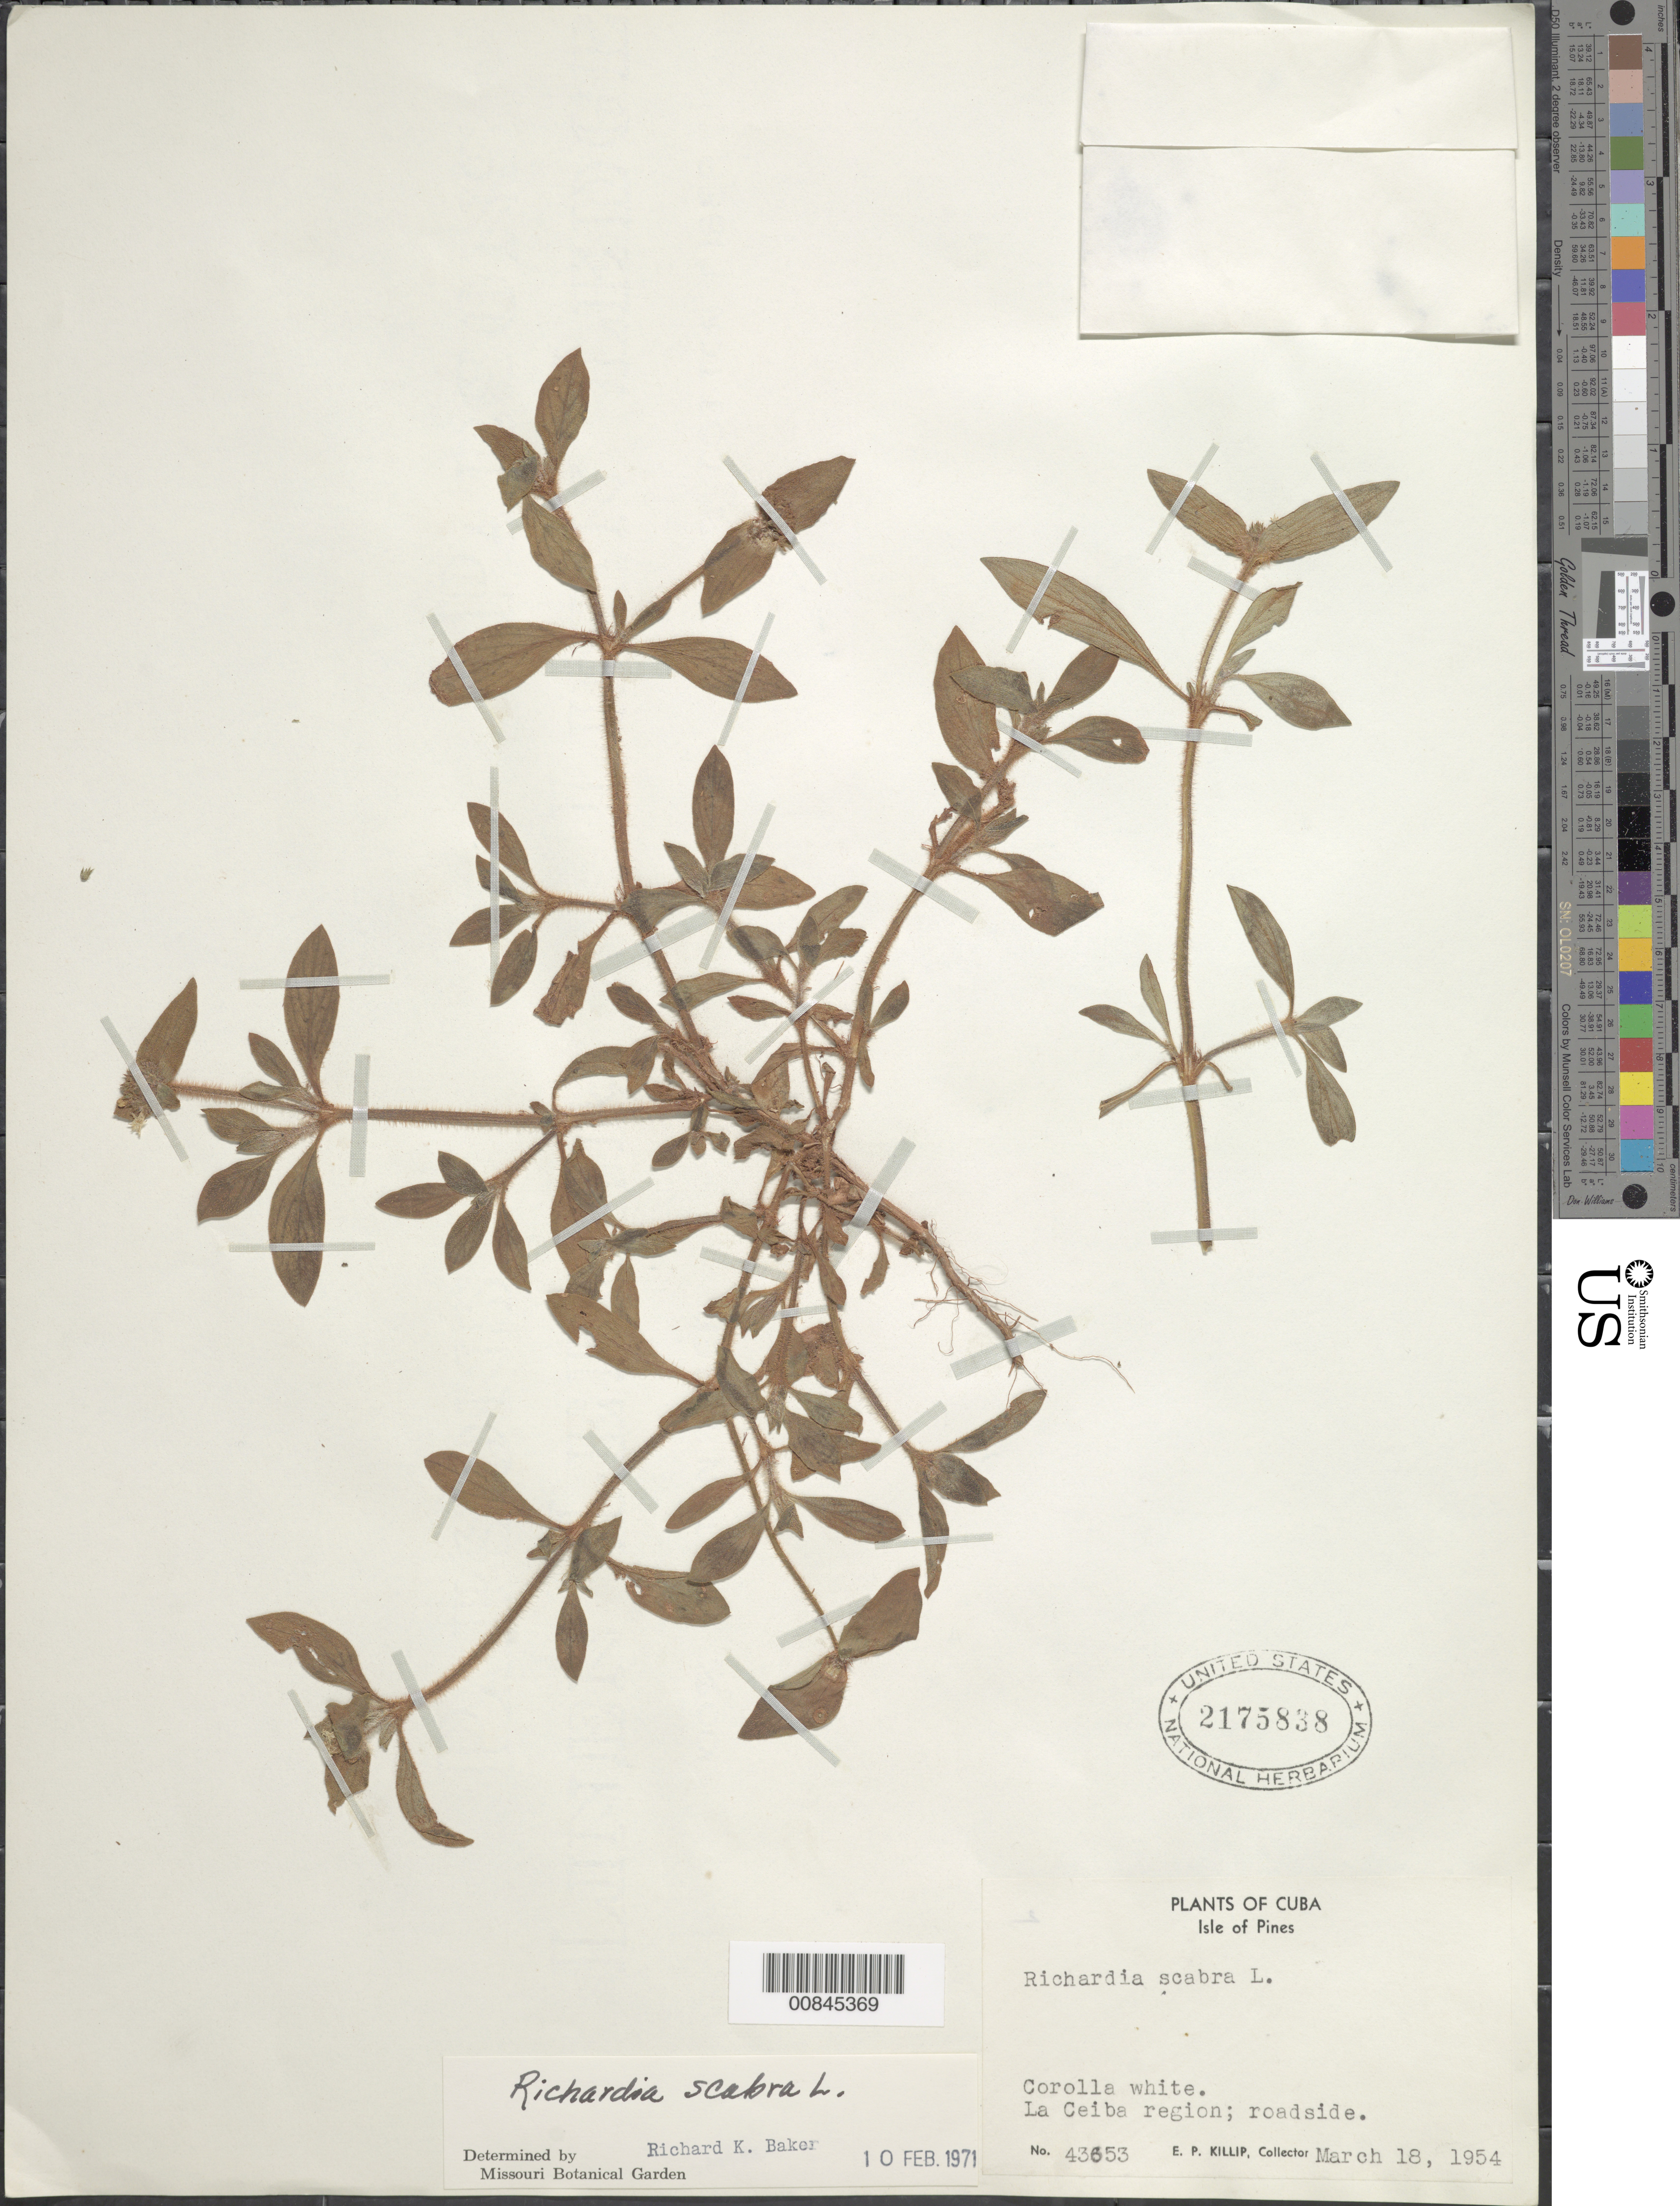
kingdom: Plantae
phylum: Tracheophyta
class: Magnoliopsida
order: Gentianales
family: Rubiaceae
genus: Richardia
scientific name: Richardia scabra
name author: L.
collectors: E. P. Killip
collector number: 43653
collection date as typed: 18 Mar 1954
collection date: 1954-03-18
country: Cuba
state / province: Isla de La Juventud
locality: La Ceiba region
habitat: Roadside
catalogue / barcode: US 2175838